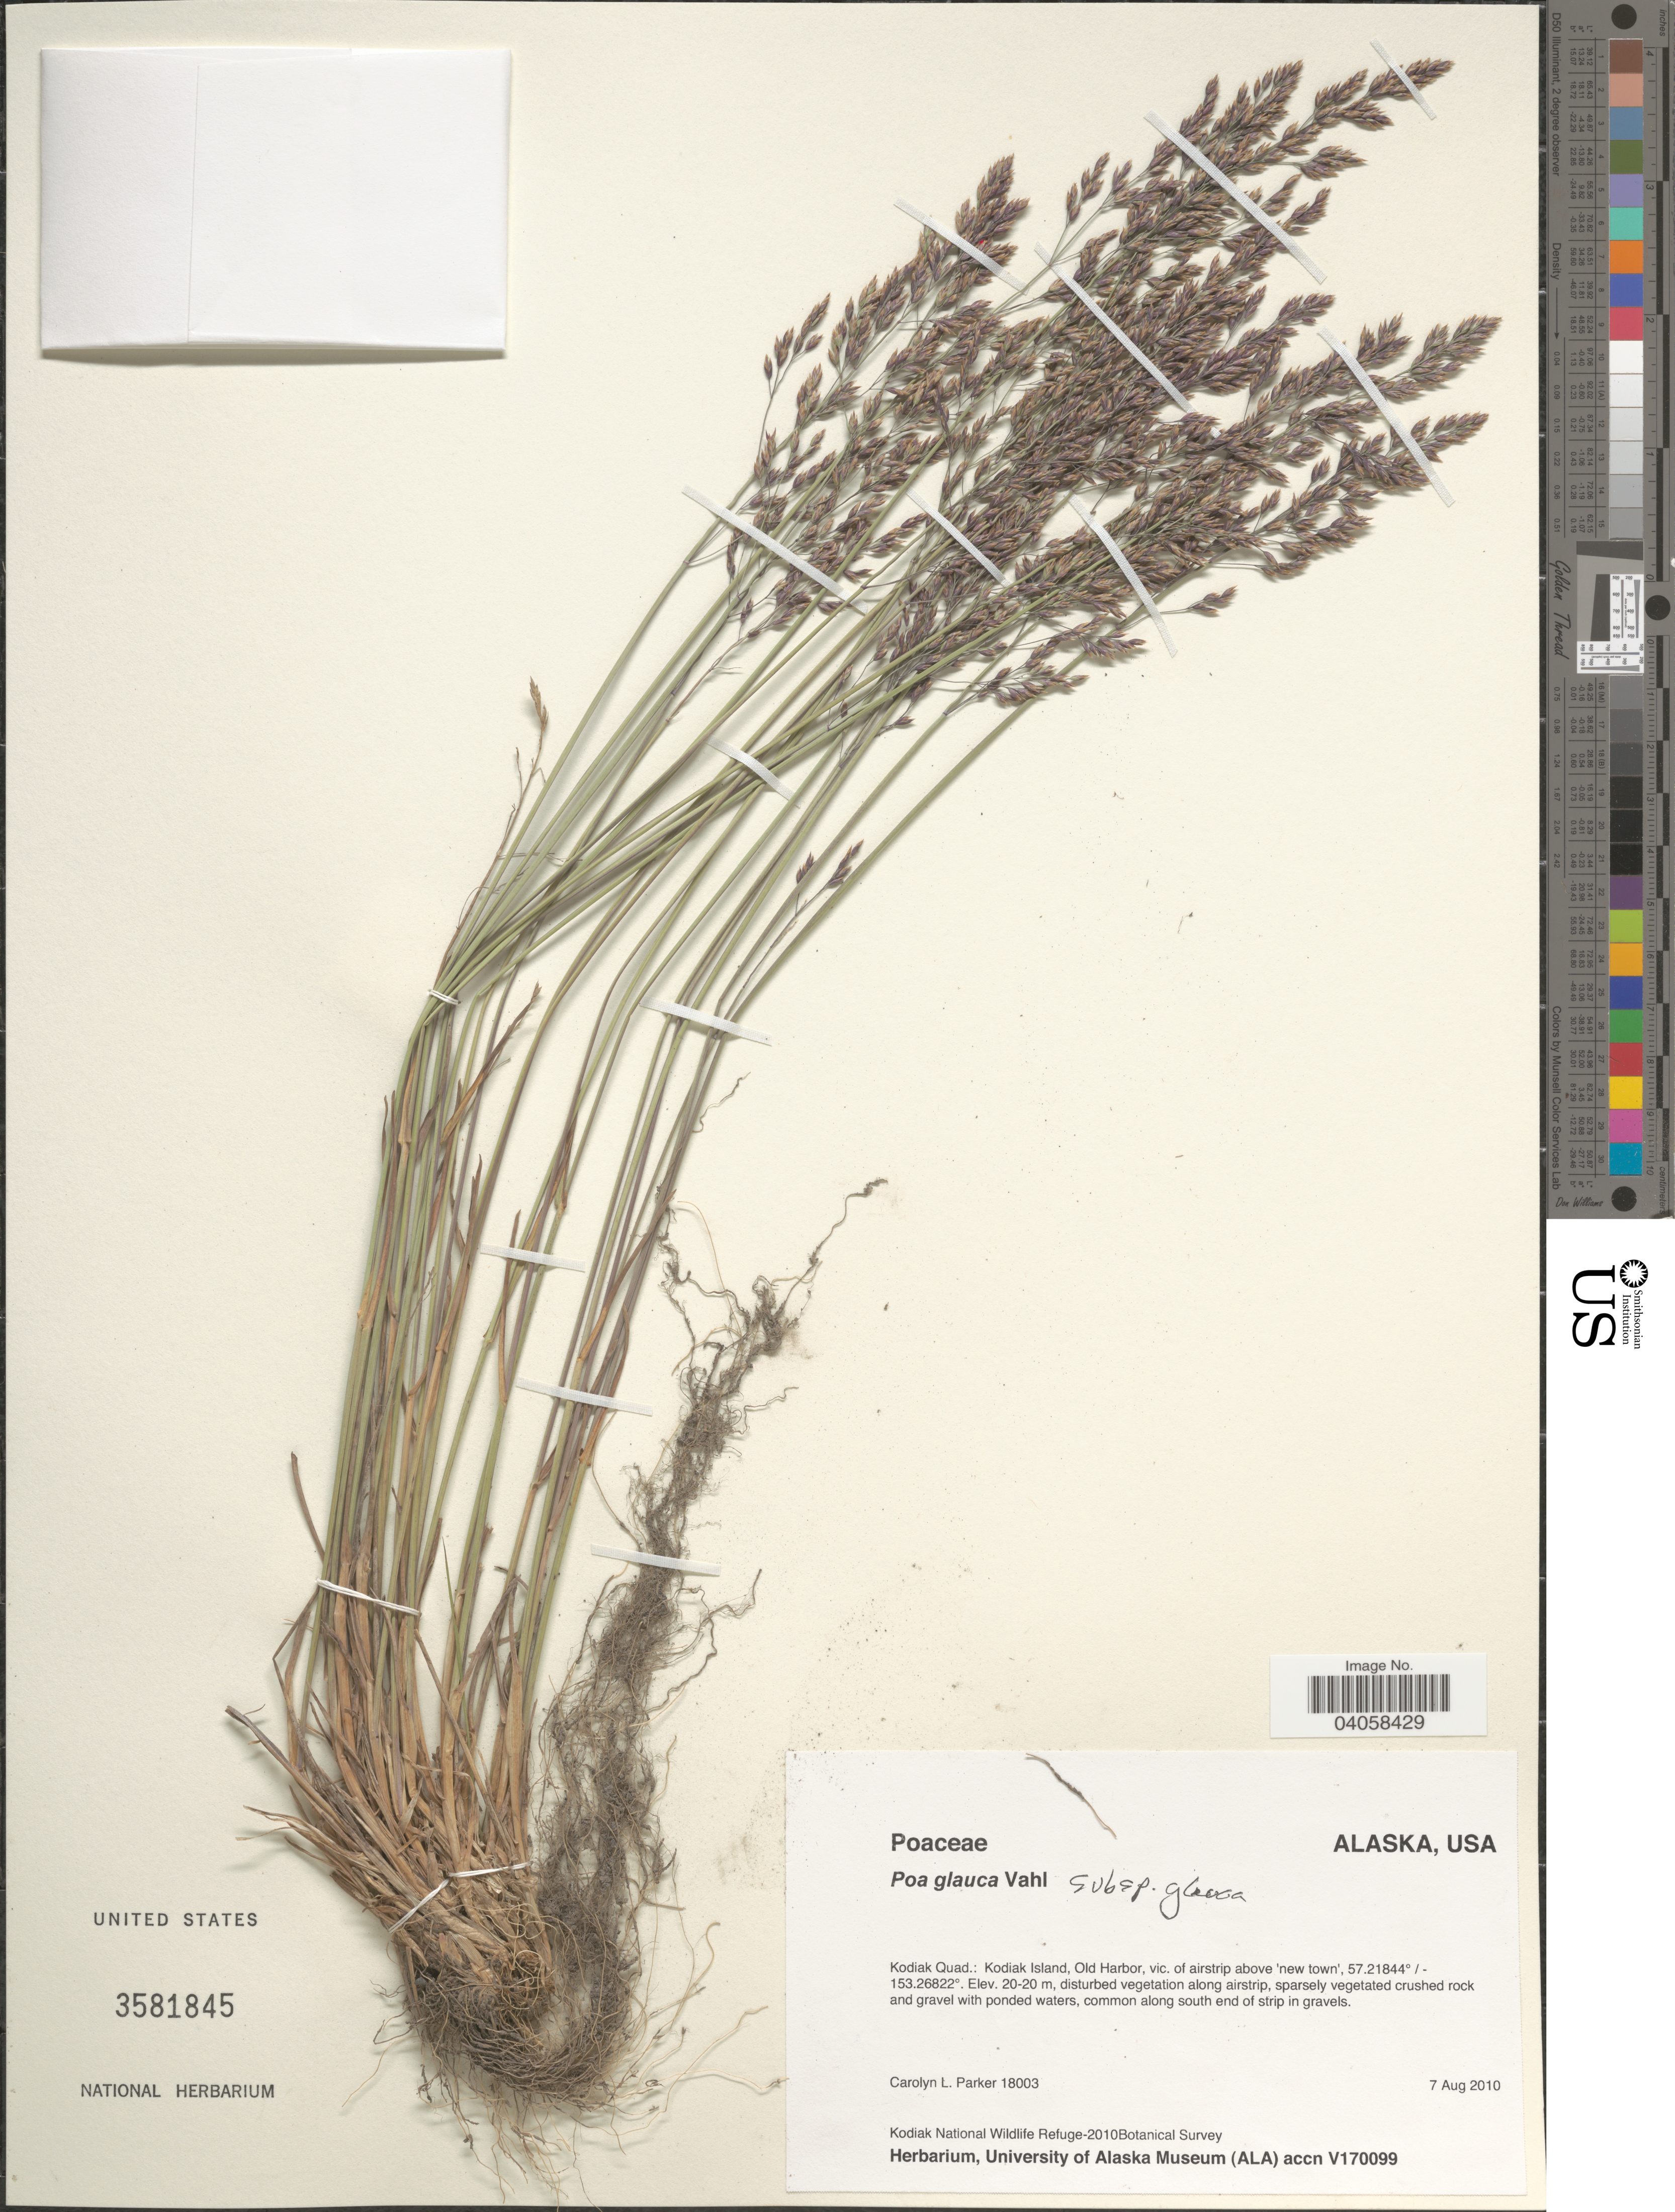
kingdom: Plantae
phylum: Tracheophyta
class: Liliopsida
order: Poales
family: Poaceae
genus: Poa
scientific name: Poa glauca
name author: Vahl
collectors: C. L. Parker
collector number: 18003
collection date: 2010-08-07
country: United States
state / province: Alaska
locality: Kodiak Quad.: Kodiak Island, Old Harbor, vic. of airstrip above 'new town'. Disturbed vegetation along airstrip, along south end of strip in gravels.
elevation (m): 20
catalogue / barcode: US 3581845